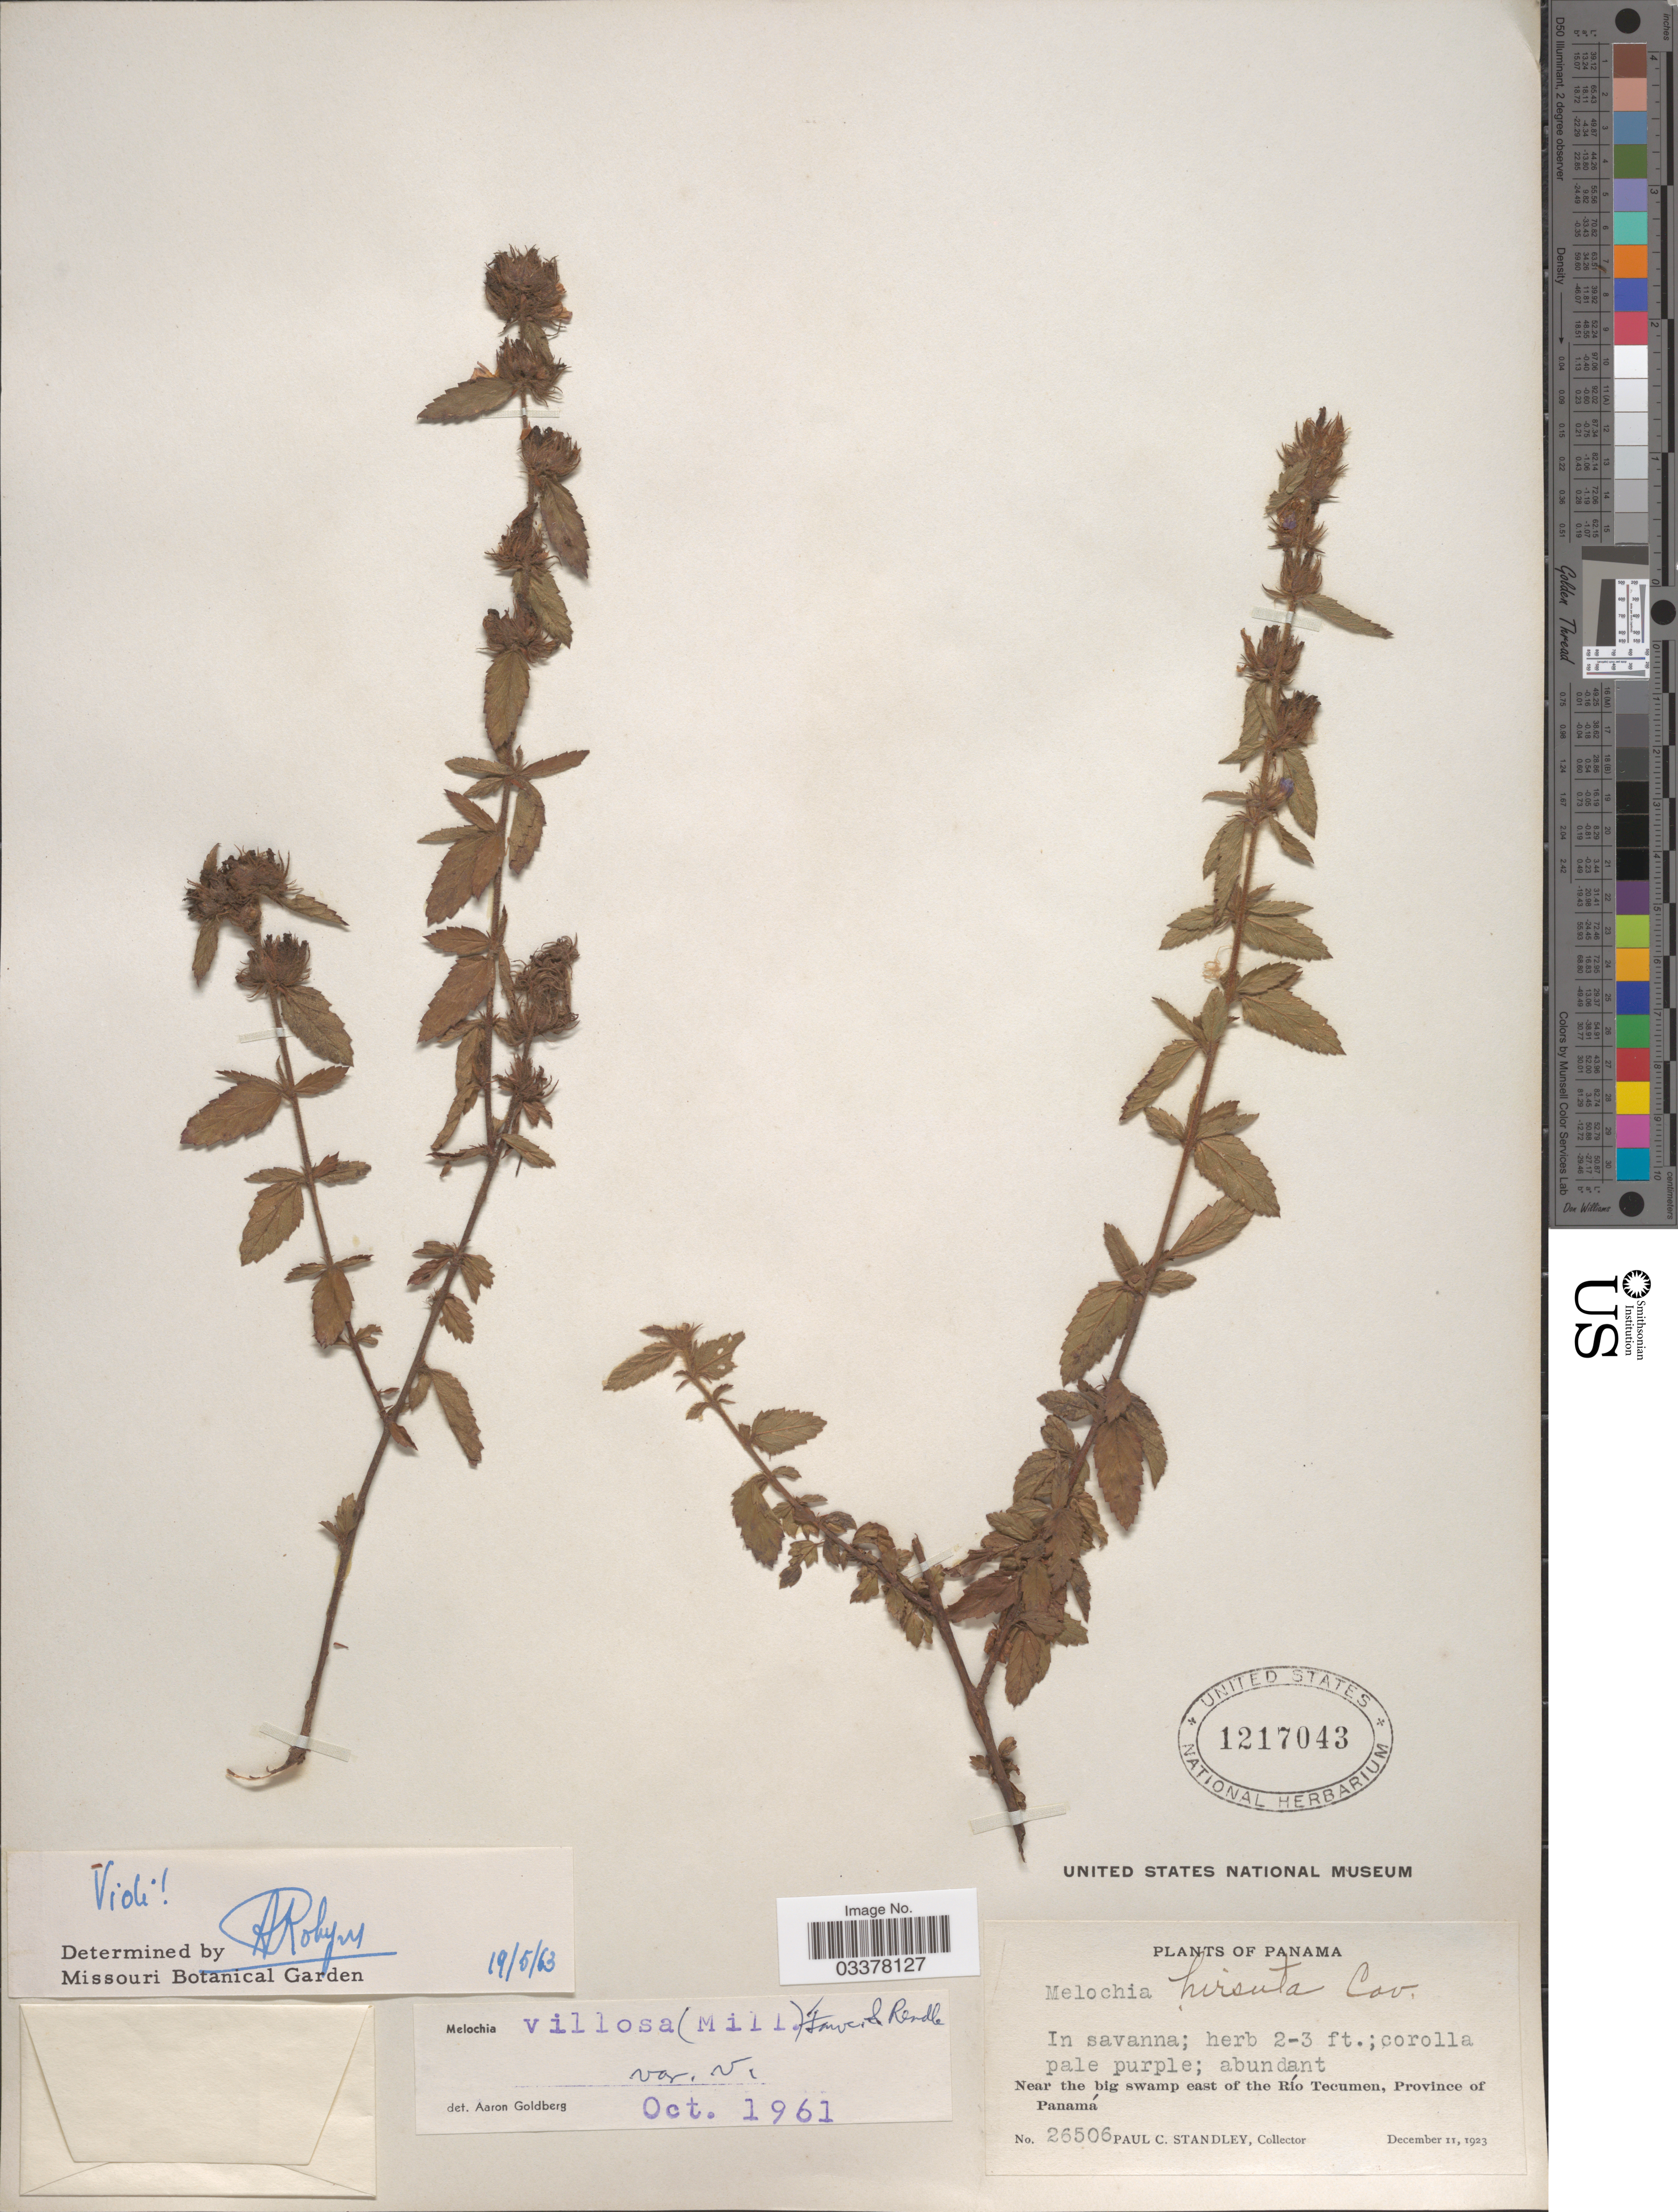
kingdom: Plantae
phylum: Tracheophyta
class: Magnoliopsida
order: Malvales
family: Malvaceae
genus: Melochia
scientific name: Melochia spicata var. spicata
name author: (L.) Fryxell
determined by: Dorr, L. J., (BOT), Smithsonian Institution - National Museum of Natural History (UNITED STATES)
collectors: P. C. Standley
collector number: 26506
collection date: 1923-12-11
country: Panama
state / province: Panamá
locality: Near the big swamp east of the Río Tecumen.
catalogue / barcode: US 1217043